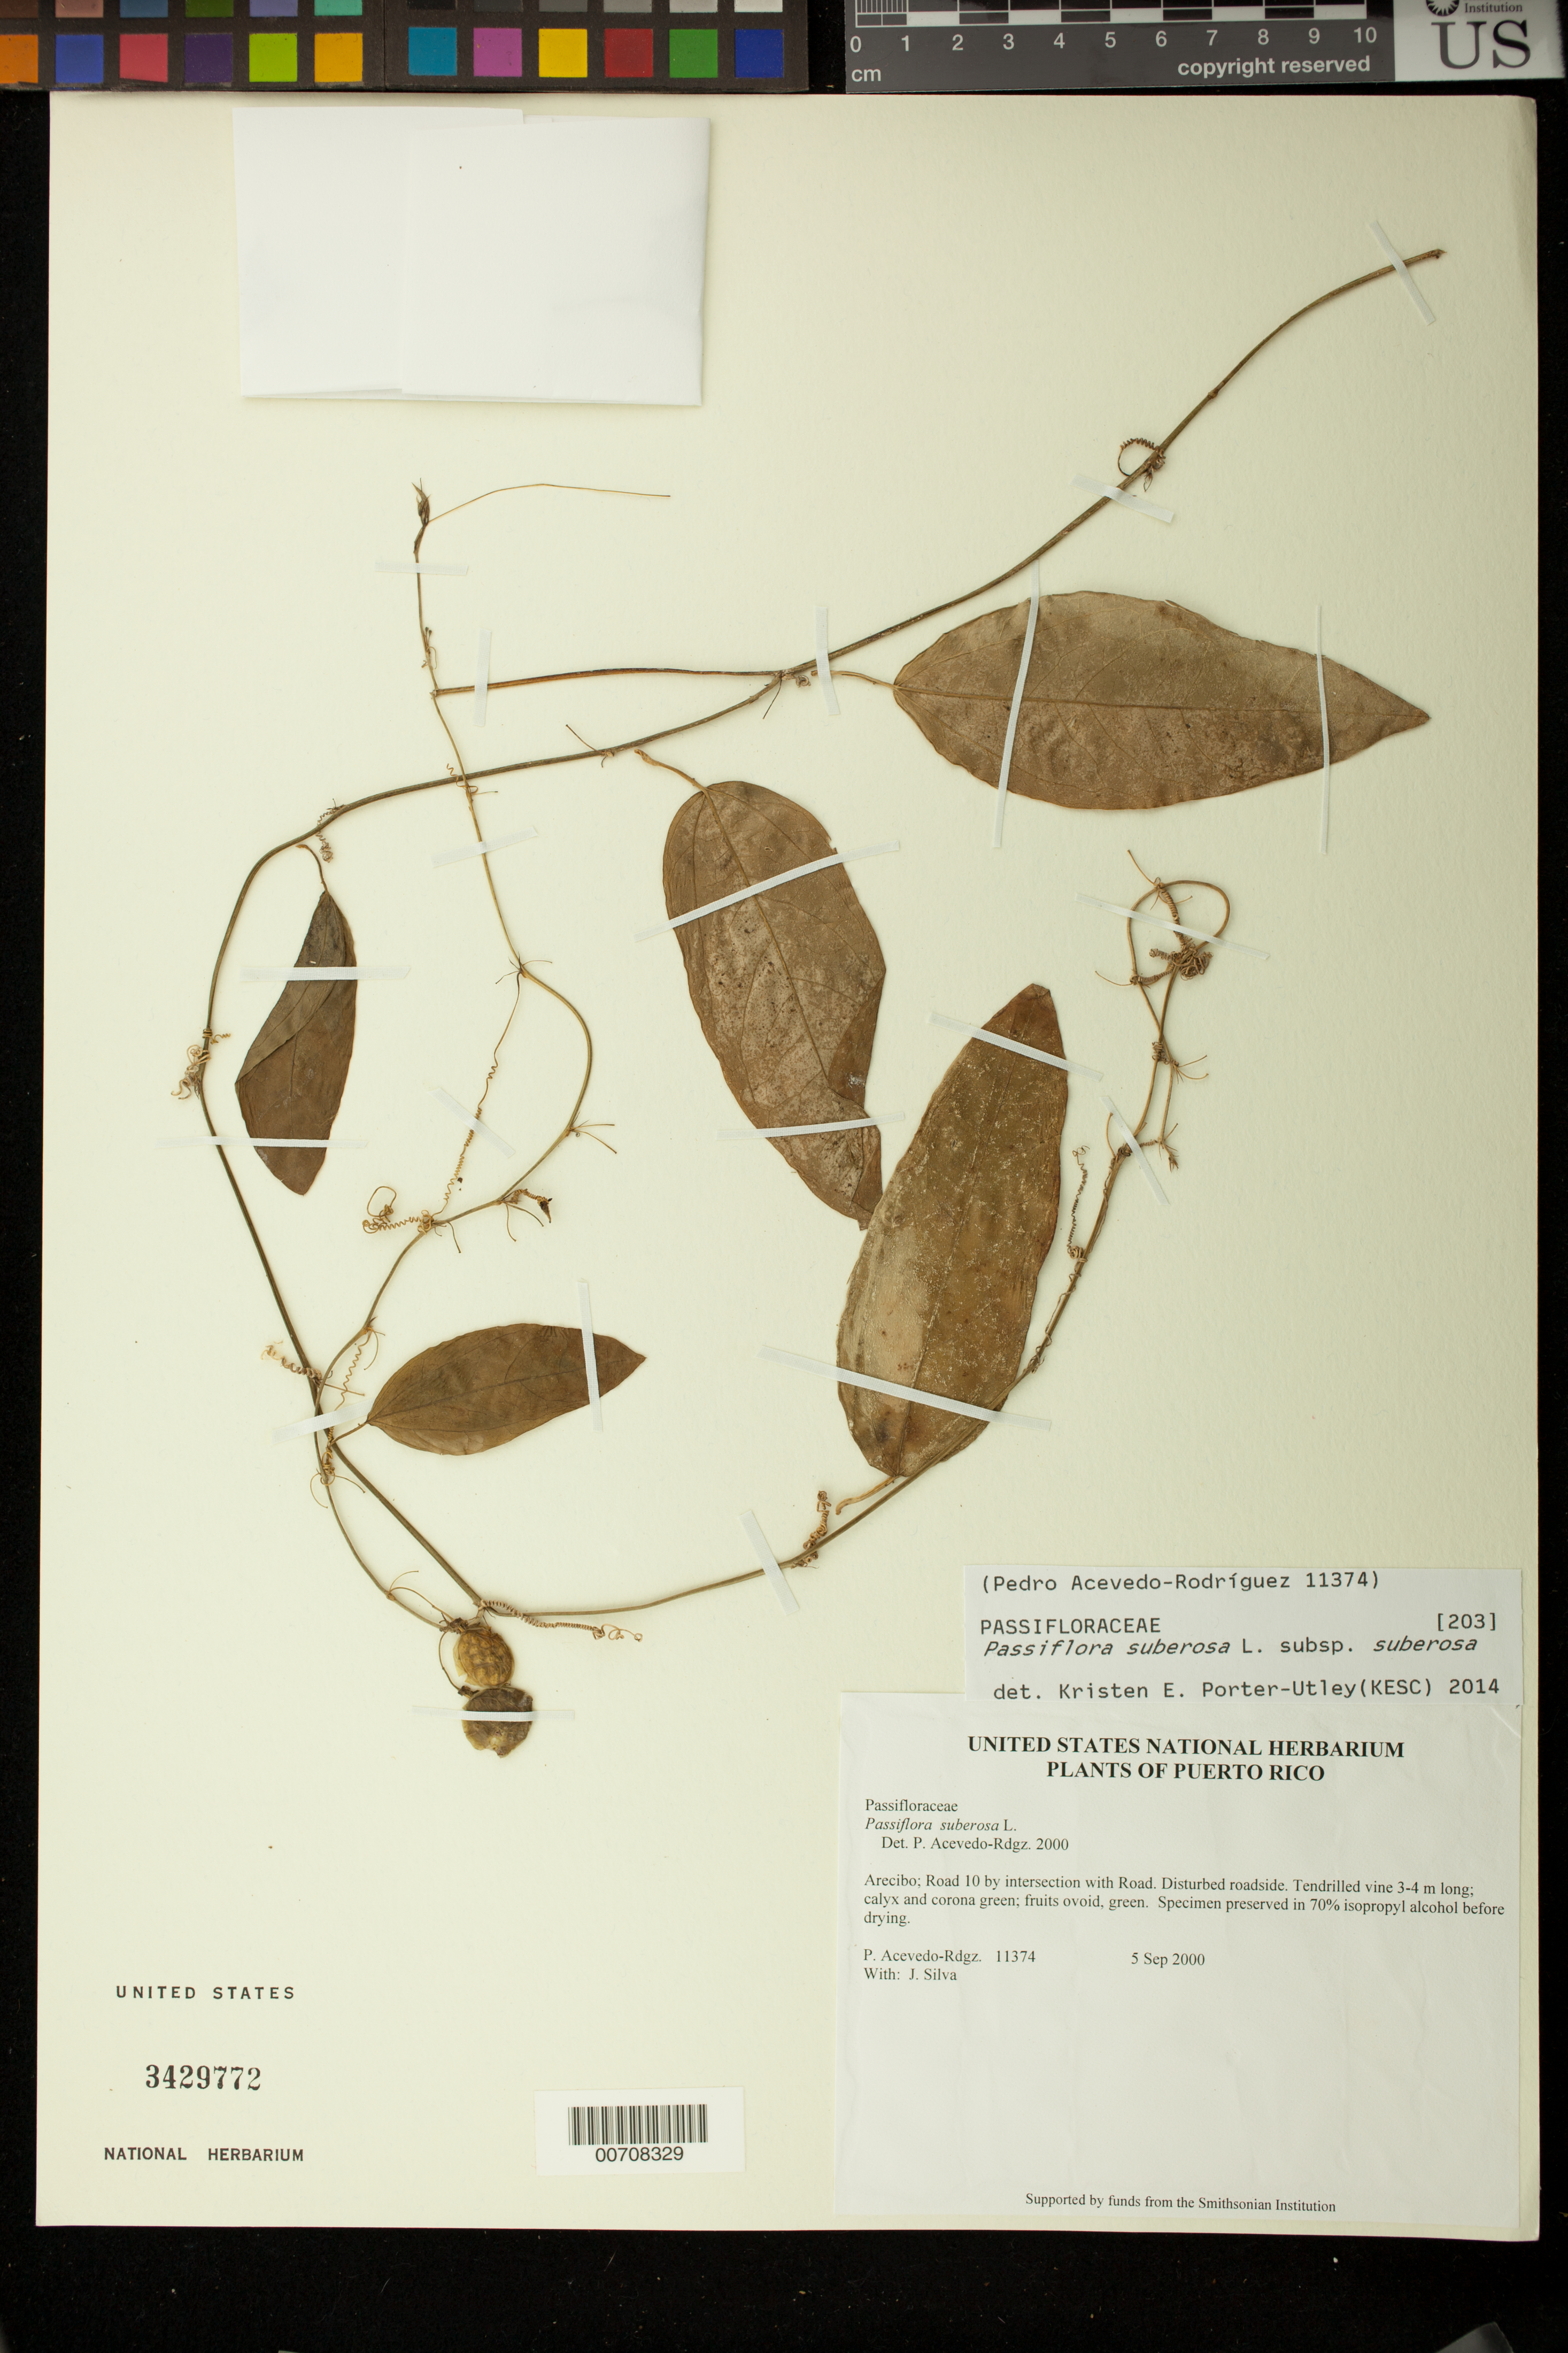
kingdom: Plantae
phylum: Tracheophyta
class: Magnoliopsida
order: Malpighiales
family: Passifloraceae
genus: Passiflora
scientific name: Passiflora suberosa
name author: L.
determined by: Acevedo-Rodríguez, P., (BOT), Smithsonian Institution - National Museum of Natural History (UNITED STATES)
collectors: P. Acevedo-Rodr. & J. Silva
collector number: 11374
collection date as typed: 05 Sep 2000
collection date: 2000-09-05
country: Puerto Rico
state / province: Arecibo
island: Puerto Rico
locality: Arecibo; Road 10 by intersection with Road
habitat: Disturbed roadside.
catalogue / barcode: US 3429772